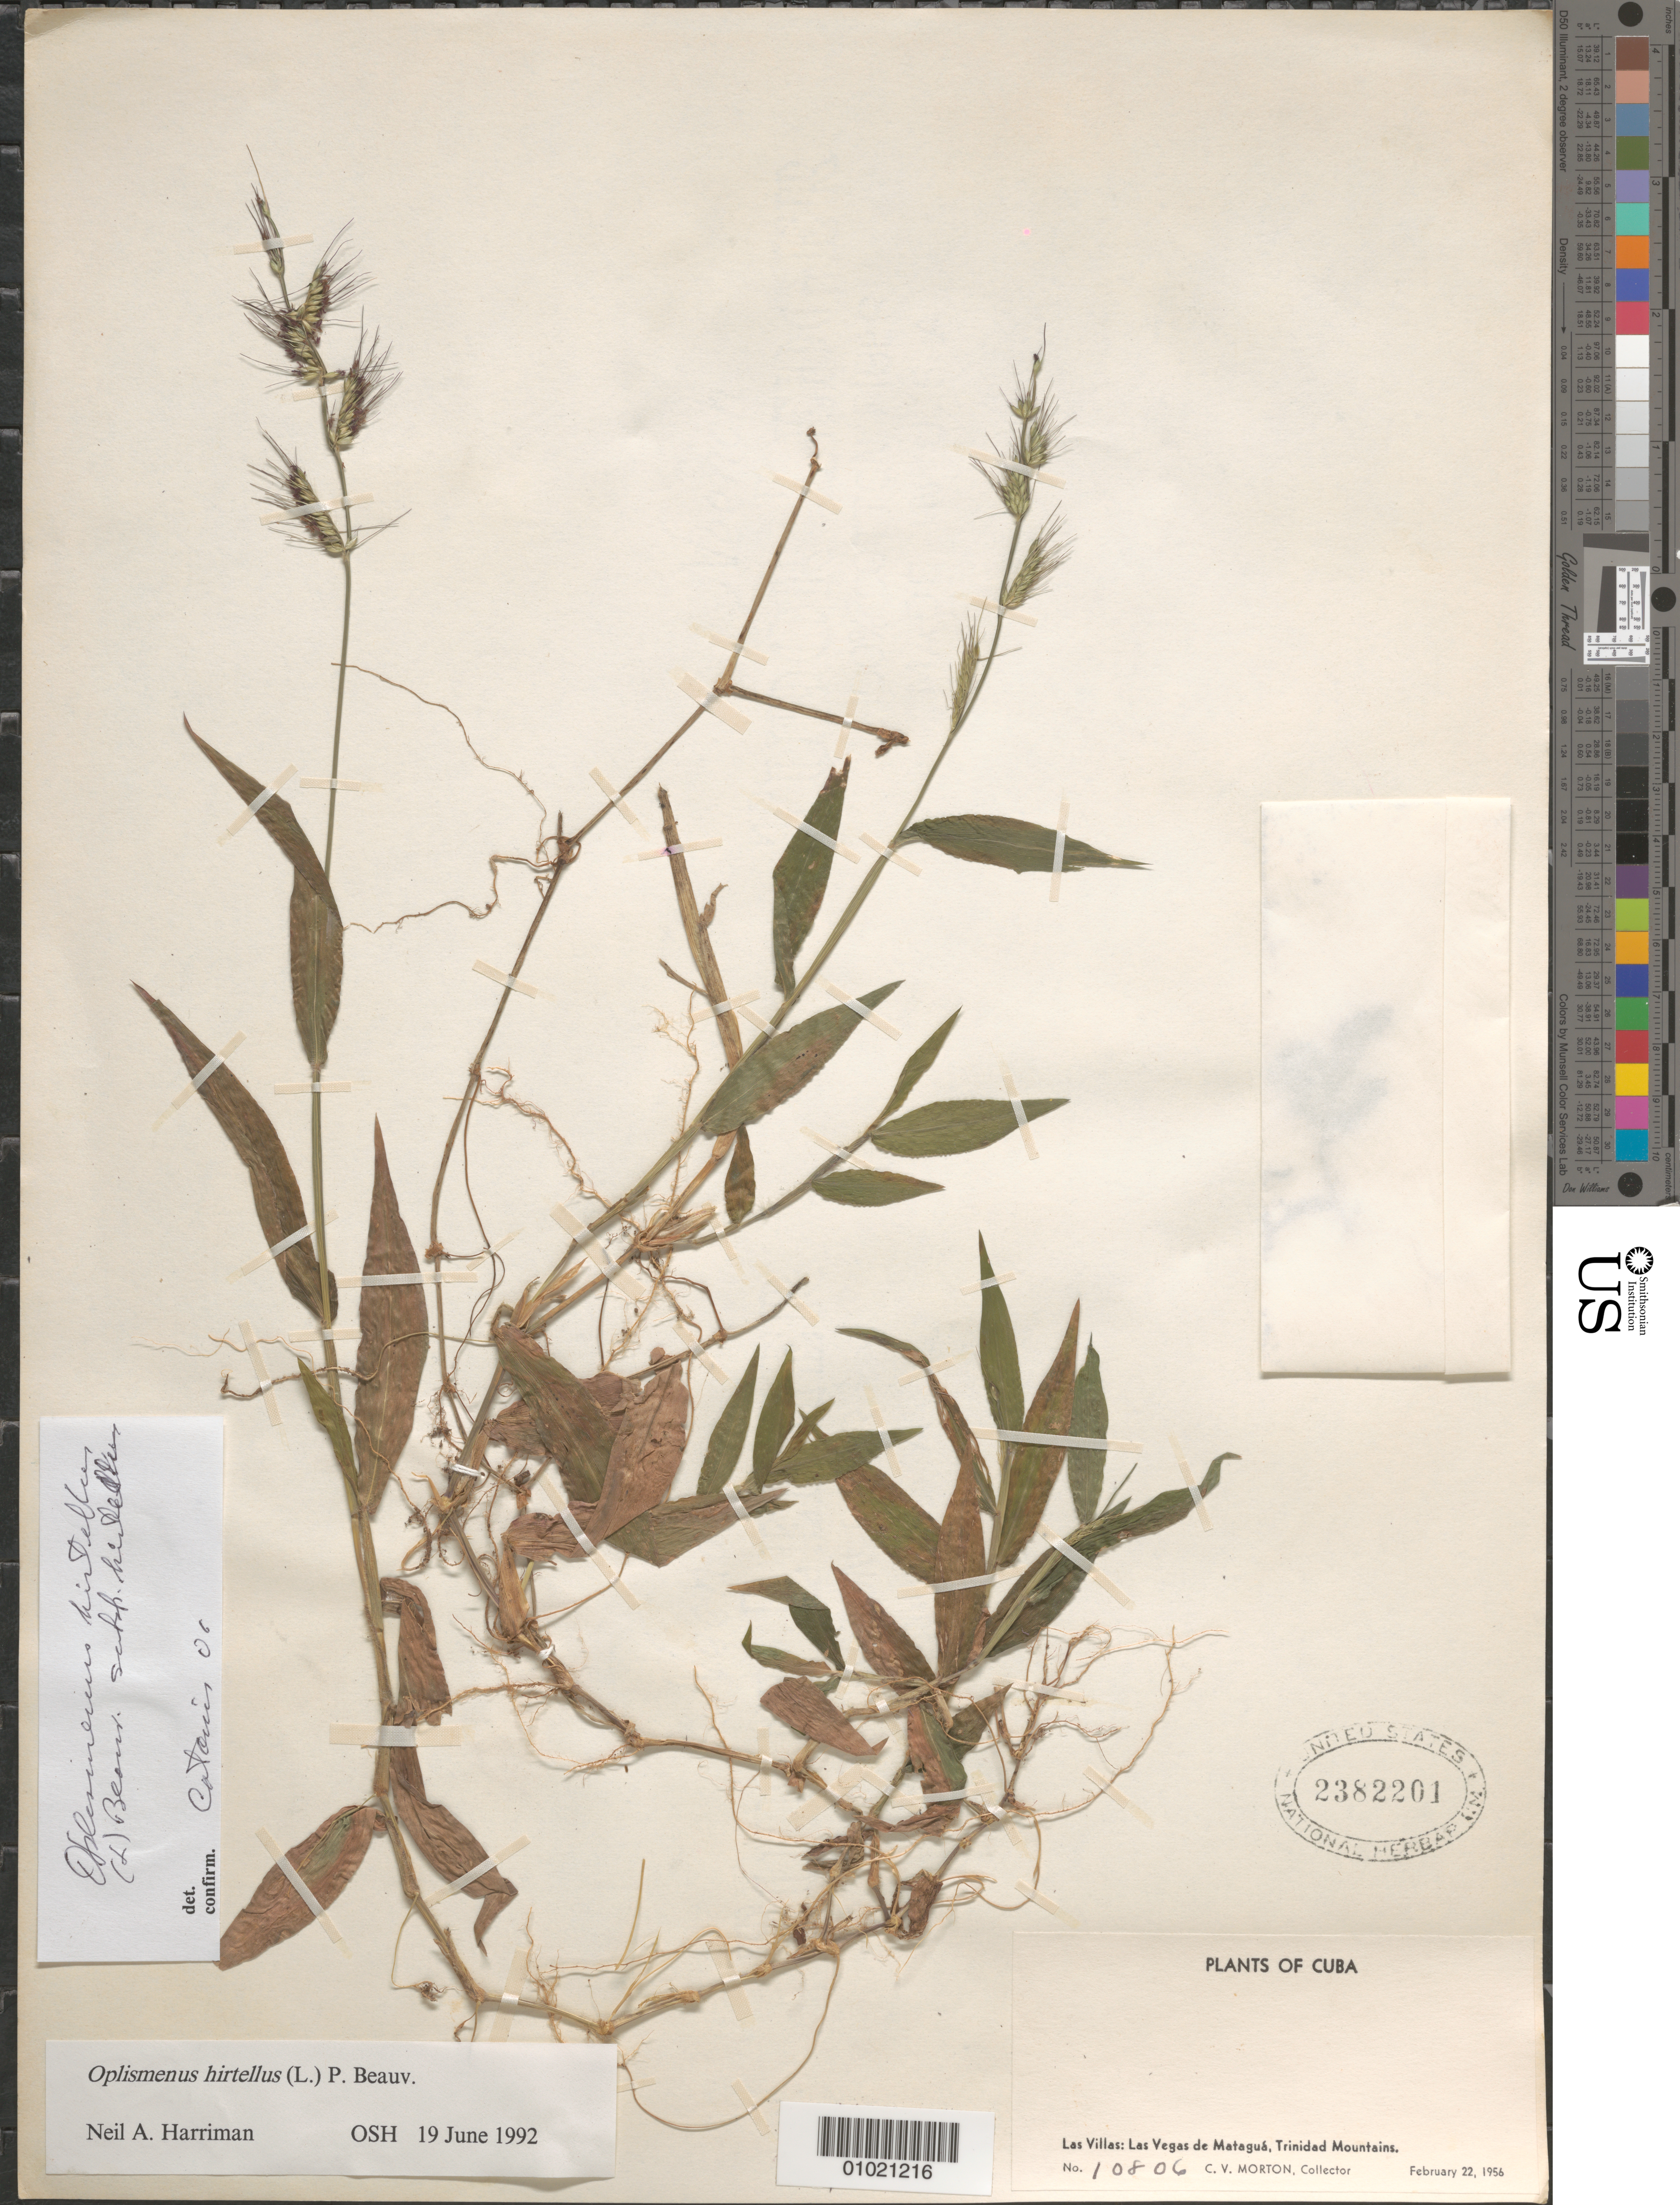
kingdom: Plantae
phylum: Tracheophyta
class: Liliopsida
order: Poales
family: Poaceae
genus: Oplismenus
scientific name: Oplismenus hirtellus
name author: (L.) P. Beauv.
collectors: C. V. Morton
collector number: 10806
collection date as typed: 22 Feb 1956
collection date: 1956-02-22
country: Cuba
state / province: Las Villas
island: Cuba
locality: Las Vegas de Matagua, Trinidad Mountains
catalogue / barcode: US 2382201